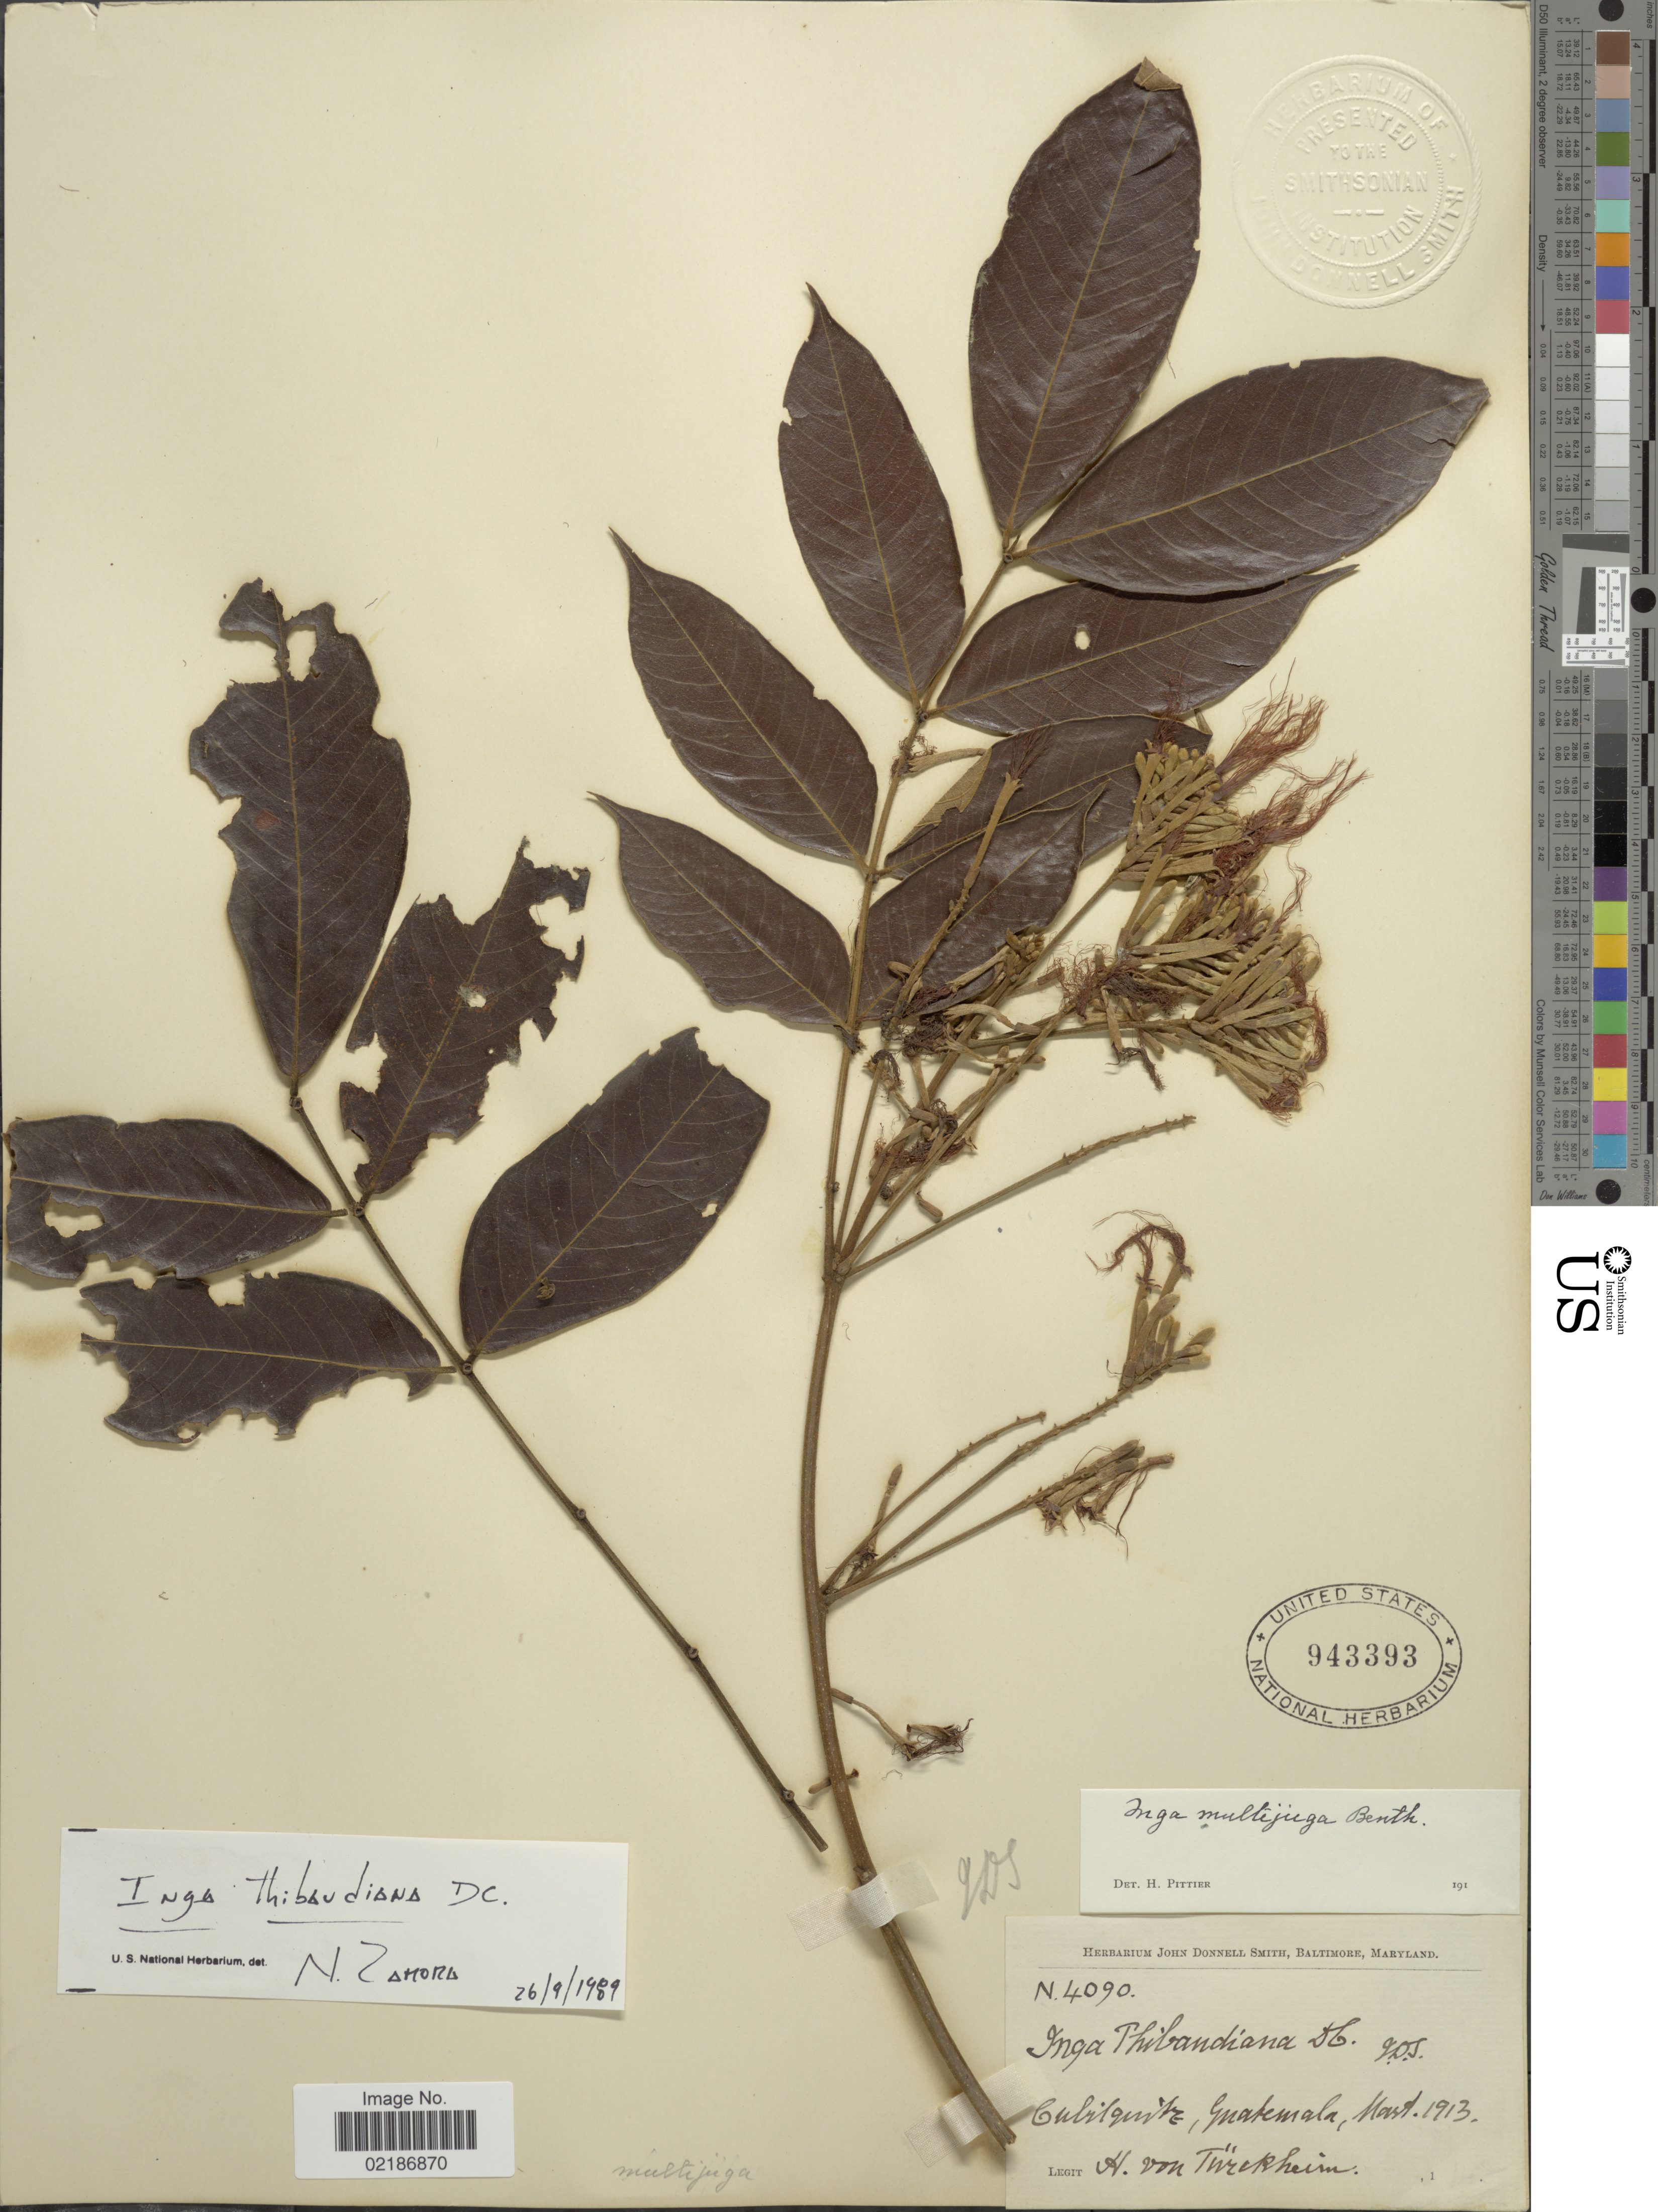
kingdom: Plantae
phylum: Tracheophyta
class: Magnoliopsida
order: Fabales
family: Fabaceae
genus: Inga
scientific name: Inga thibaudiana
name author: DC.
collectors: H. von Türckheim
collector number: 4090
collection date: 1913-03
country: Guatemala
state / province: Alta Verapaz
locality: Cubilquitz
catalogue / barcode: US 943393